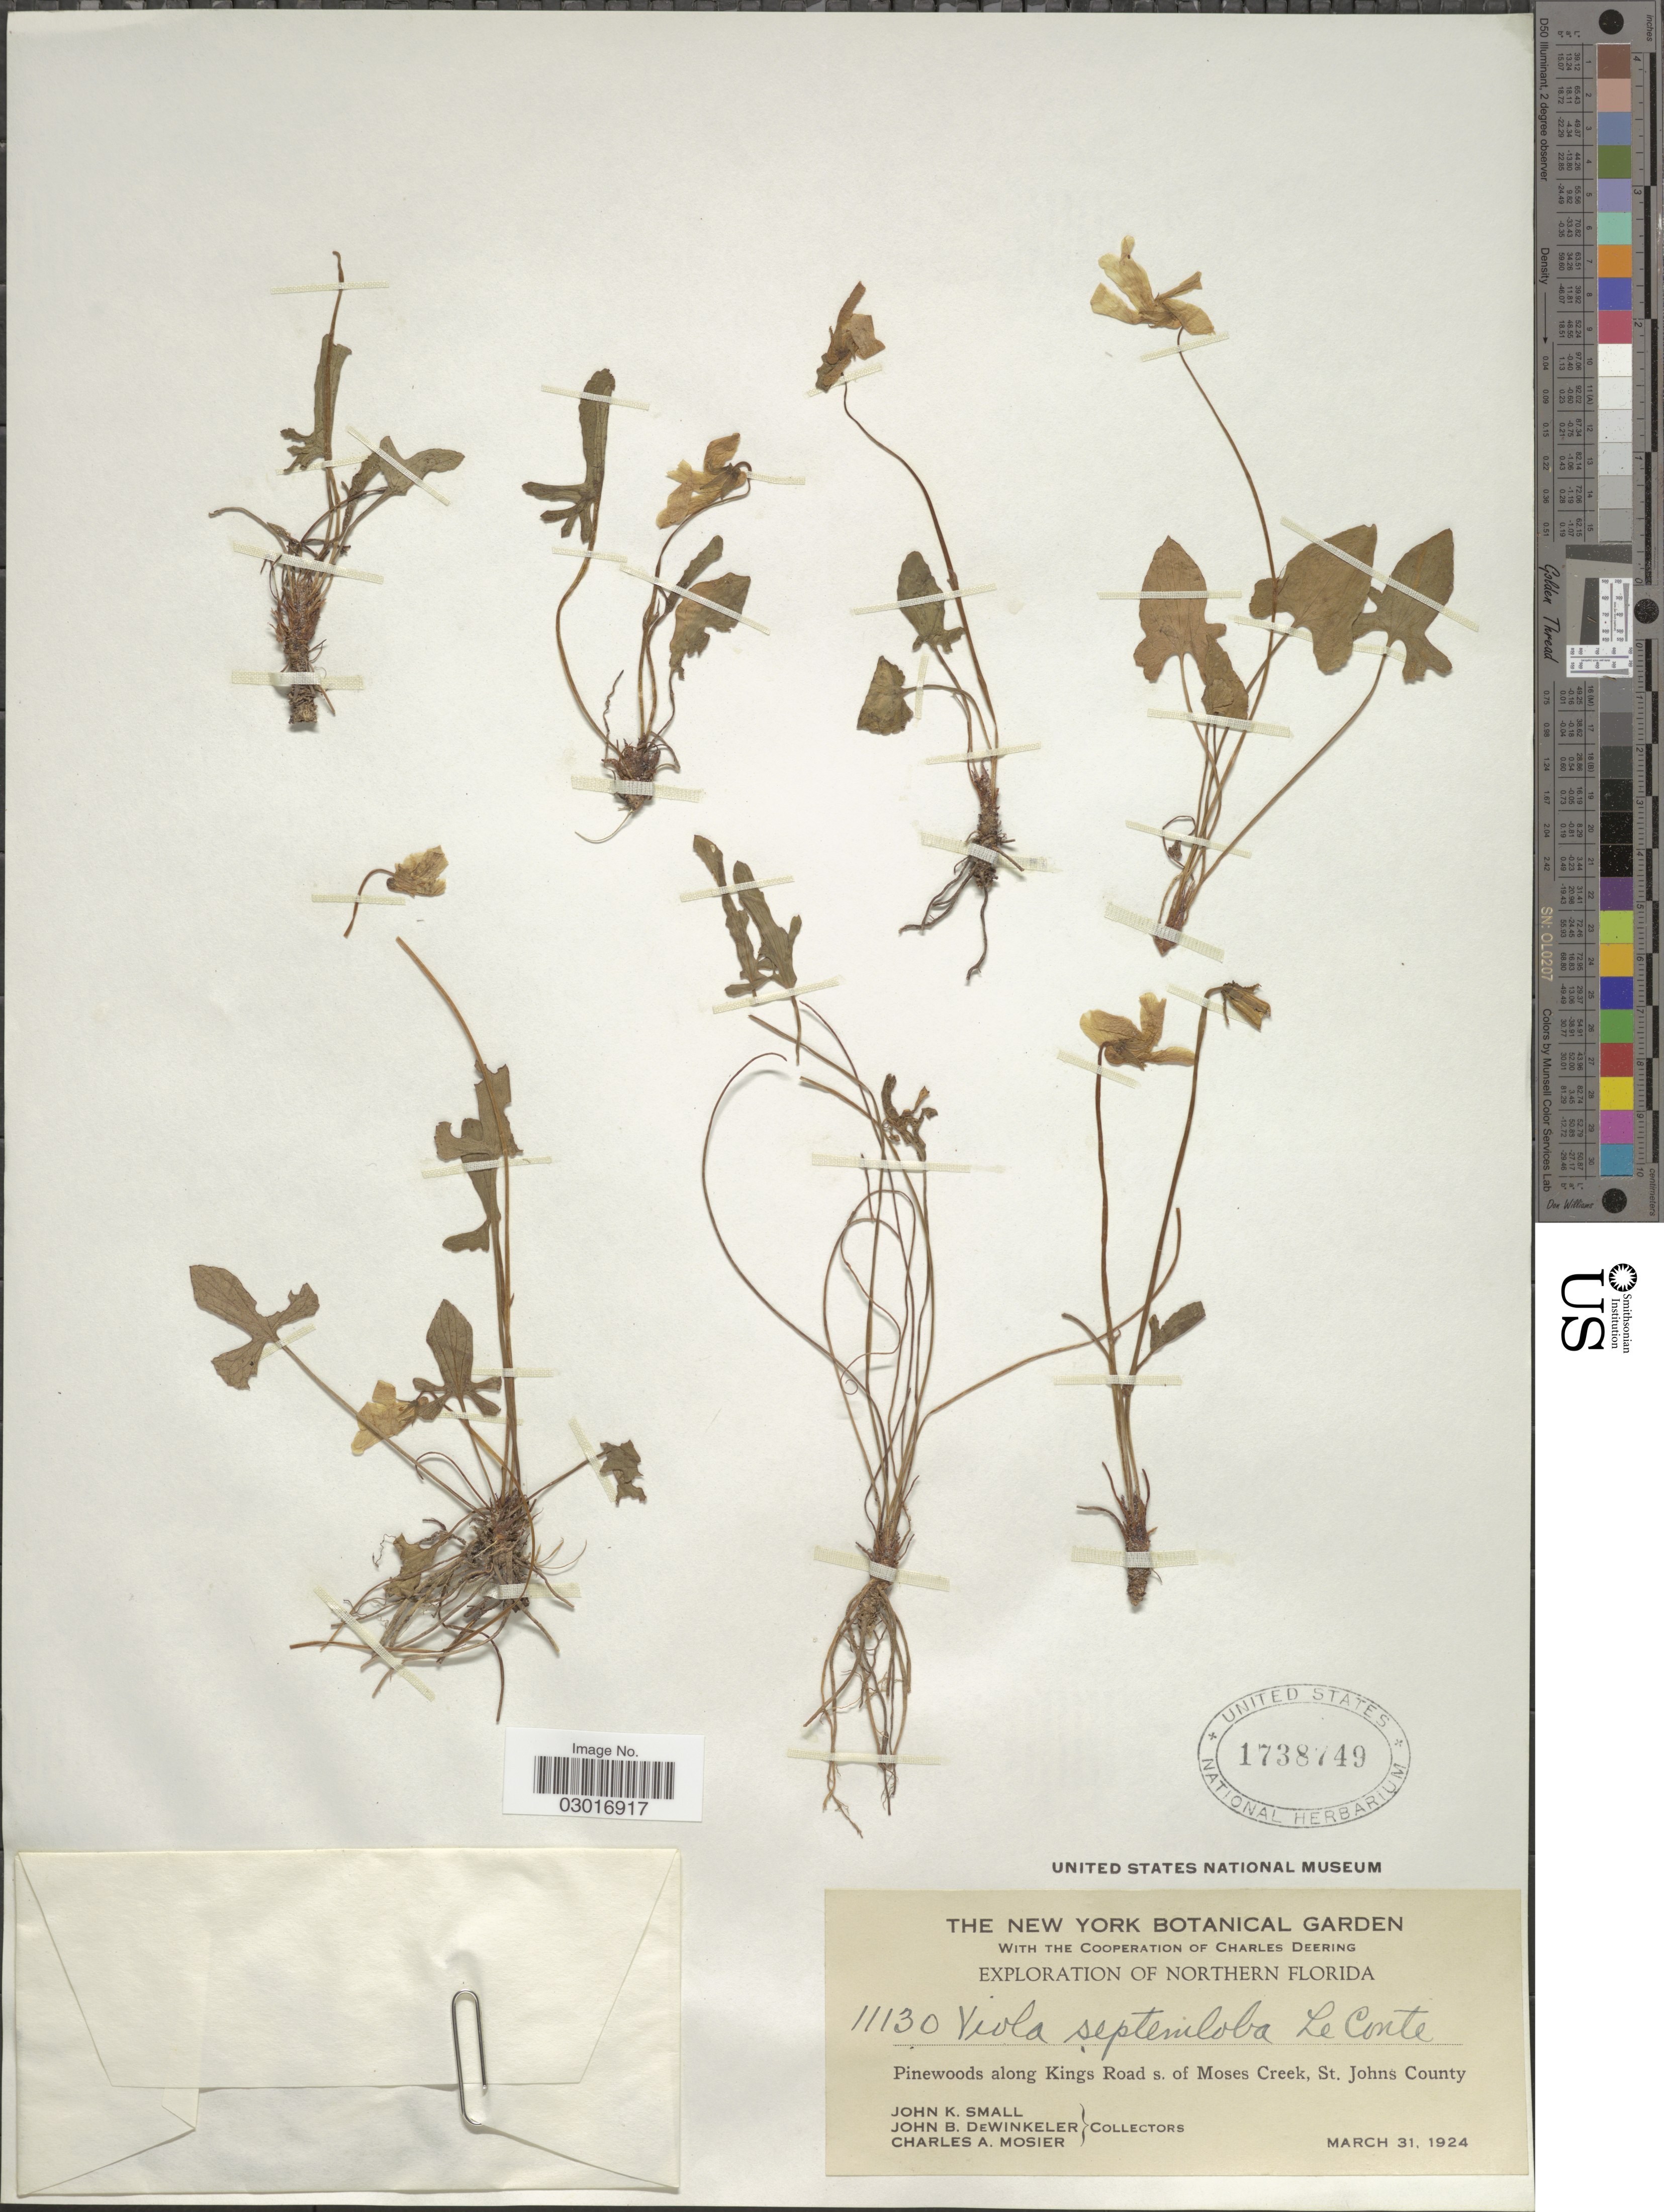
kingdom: Plantae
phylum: Tracheophyta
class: Magnoliopsida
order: Malpighiales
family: Violaceae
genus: Viola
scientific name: Viola septemloba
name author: LeConte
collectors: J. K. Small, J. B. Dewinkeler & C. A. Mosier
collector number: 11130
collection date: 1924-03-31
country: United States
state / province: Florida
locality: Northern Florida, Pinewoods along Kings Road s. of Moses Creek, St. Johns County.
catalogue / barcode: US 1738749